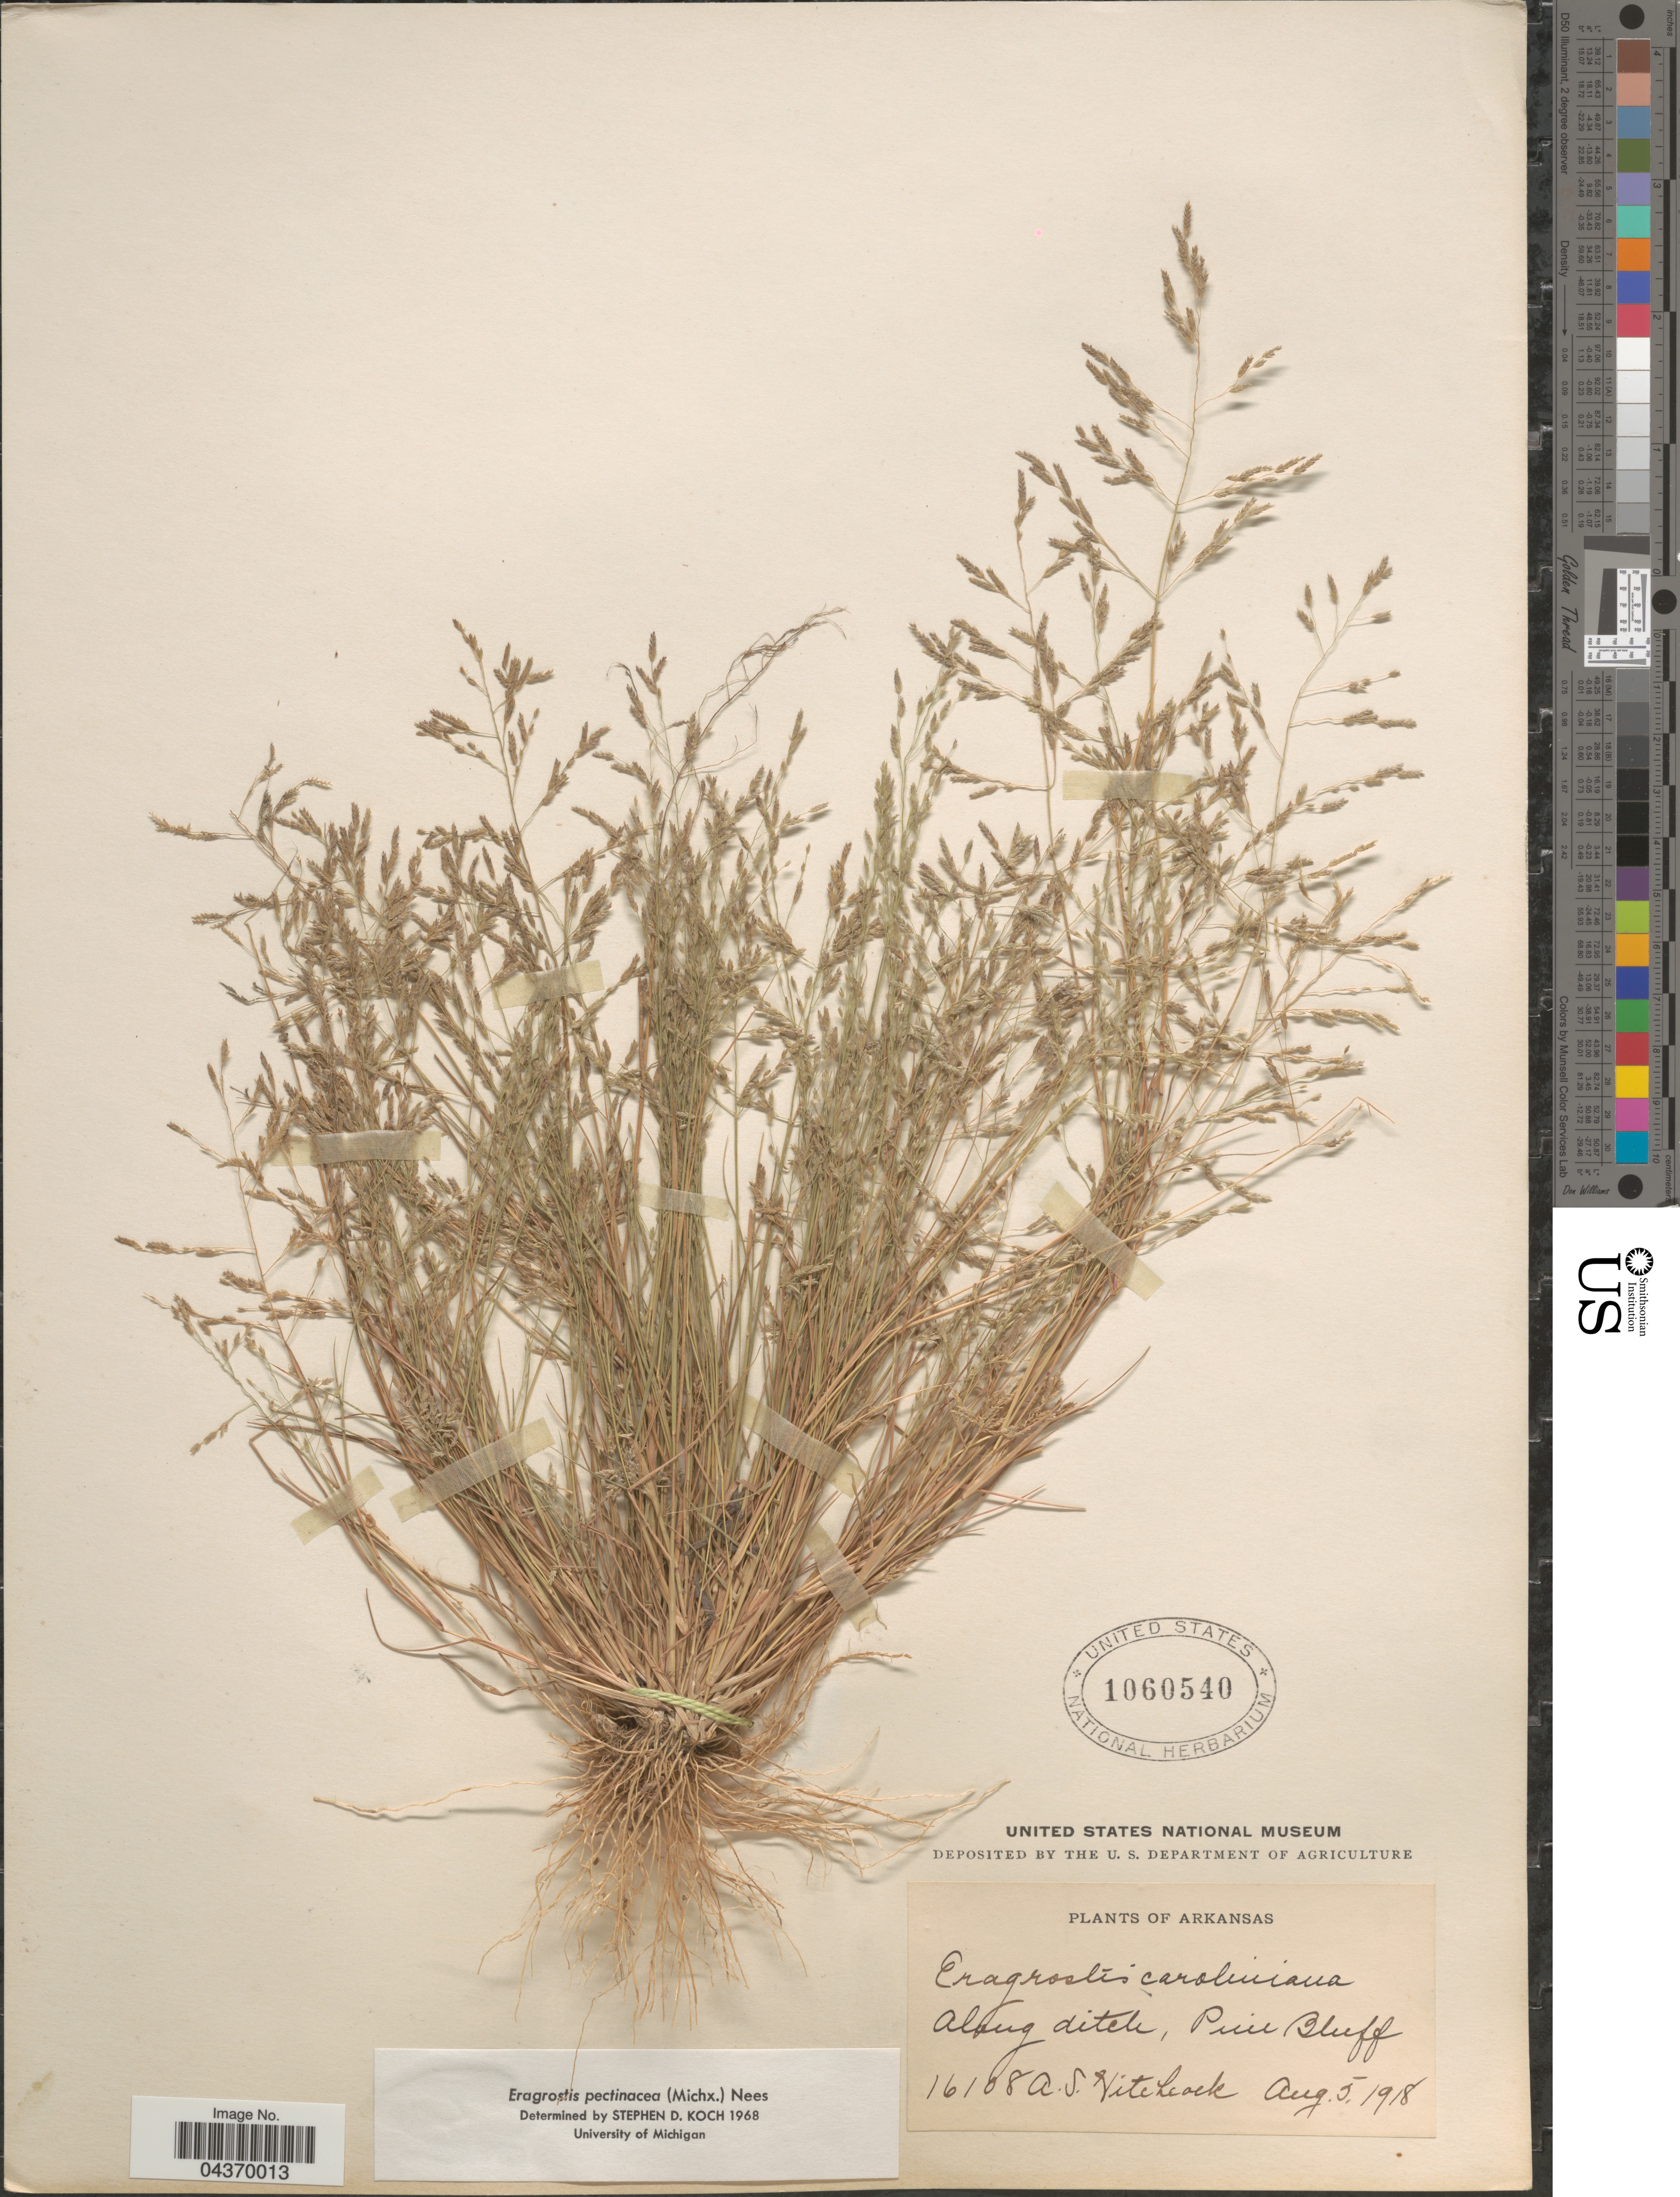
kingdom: Plantae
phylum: Tracheophyta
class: Liliopsida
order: Poales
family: Poaceae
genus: Eragrostis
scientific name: Eragrostis pectinacea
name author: (Michx.) Nees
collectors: A. S. Hitchcock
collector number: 16108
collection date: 1918-08-05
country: United States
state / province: Arkansas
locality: Along ditch, Pine Bluff.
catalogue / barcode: US 1060540